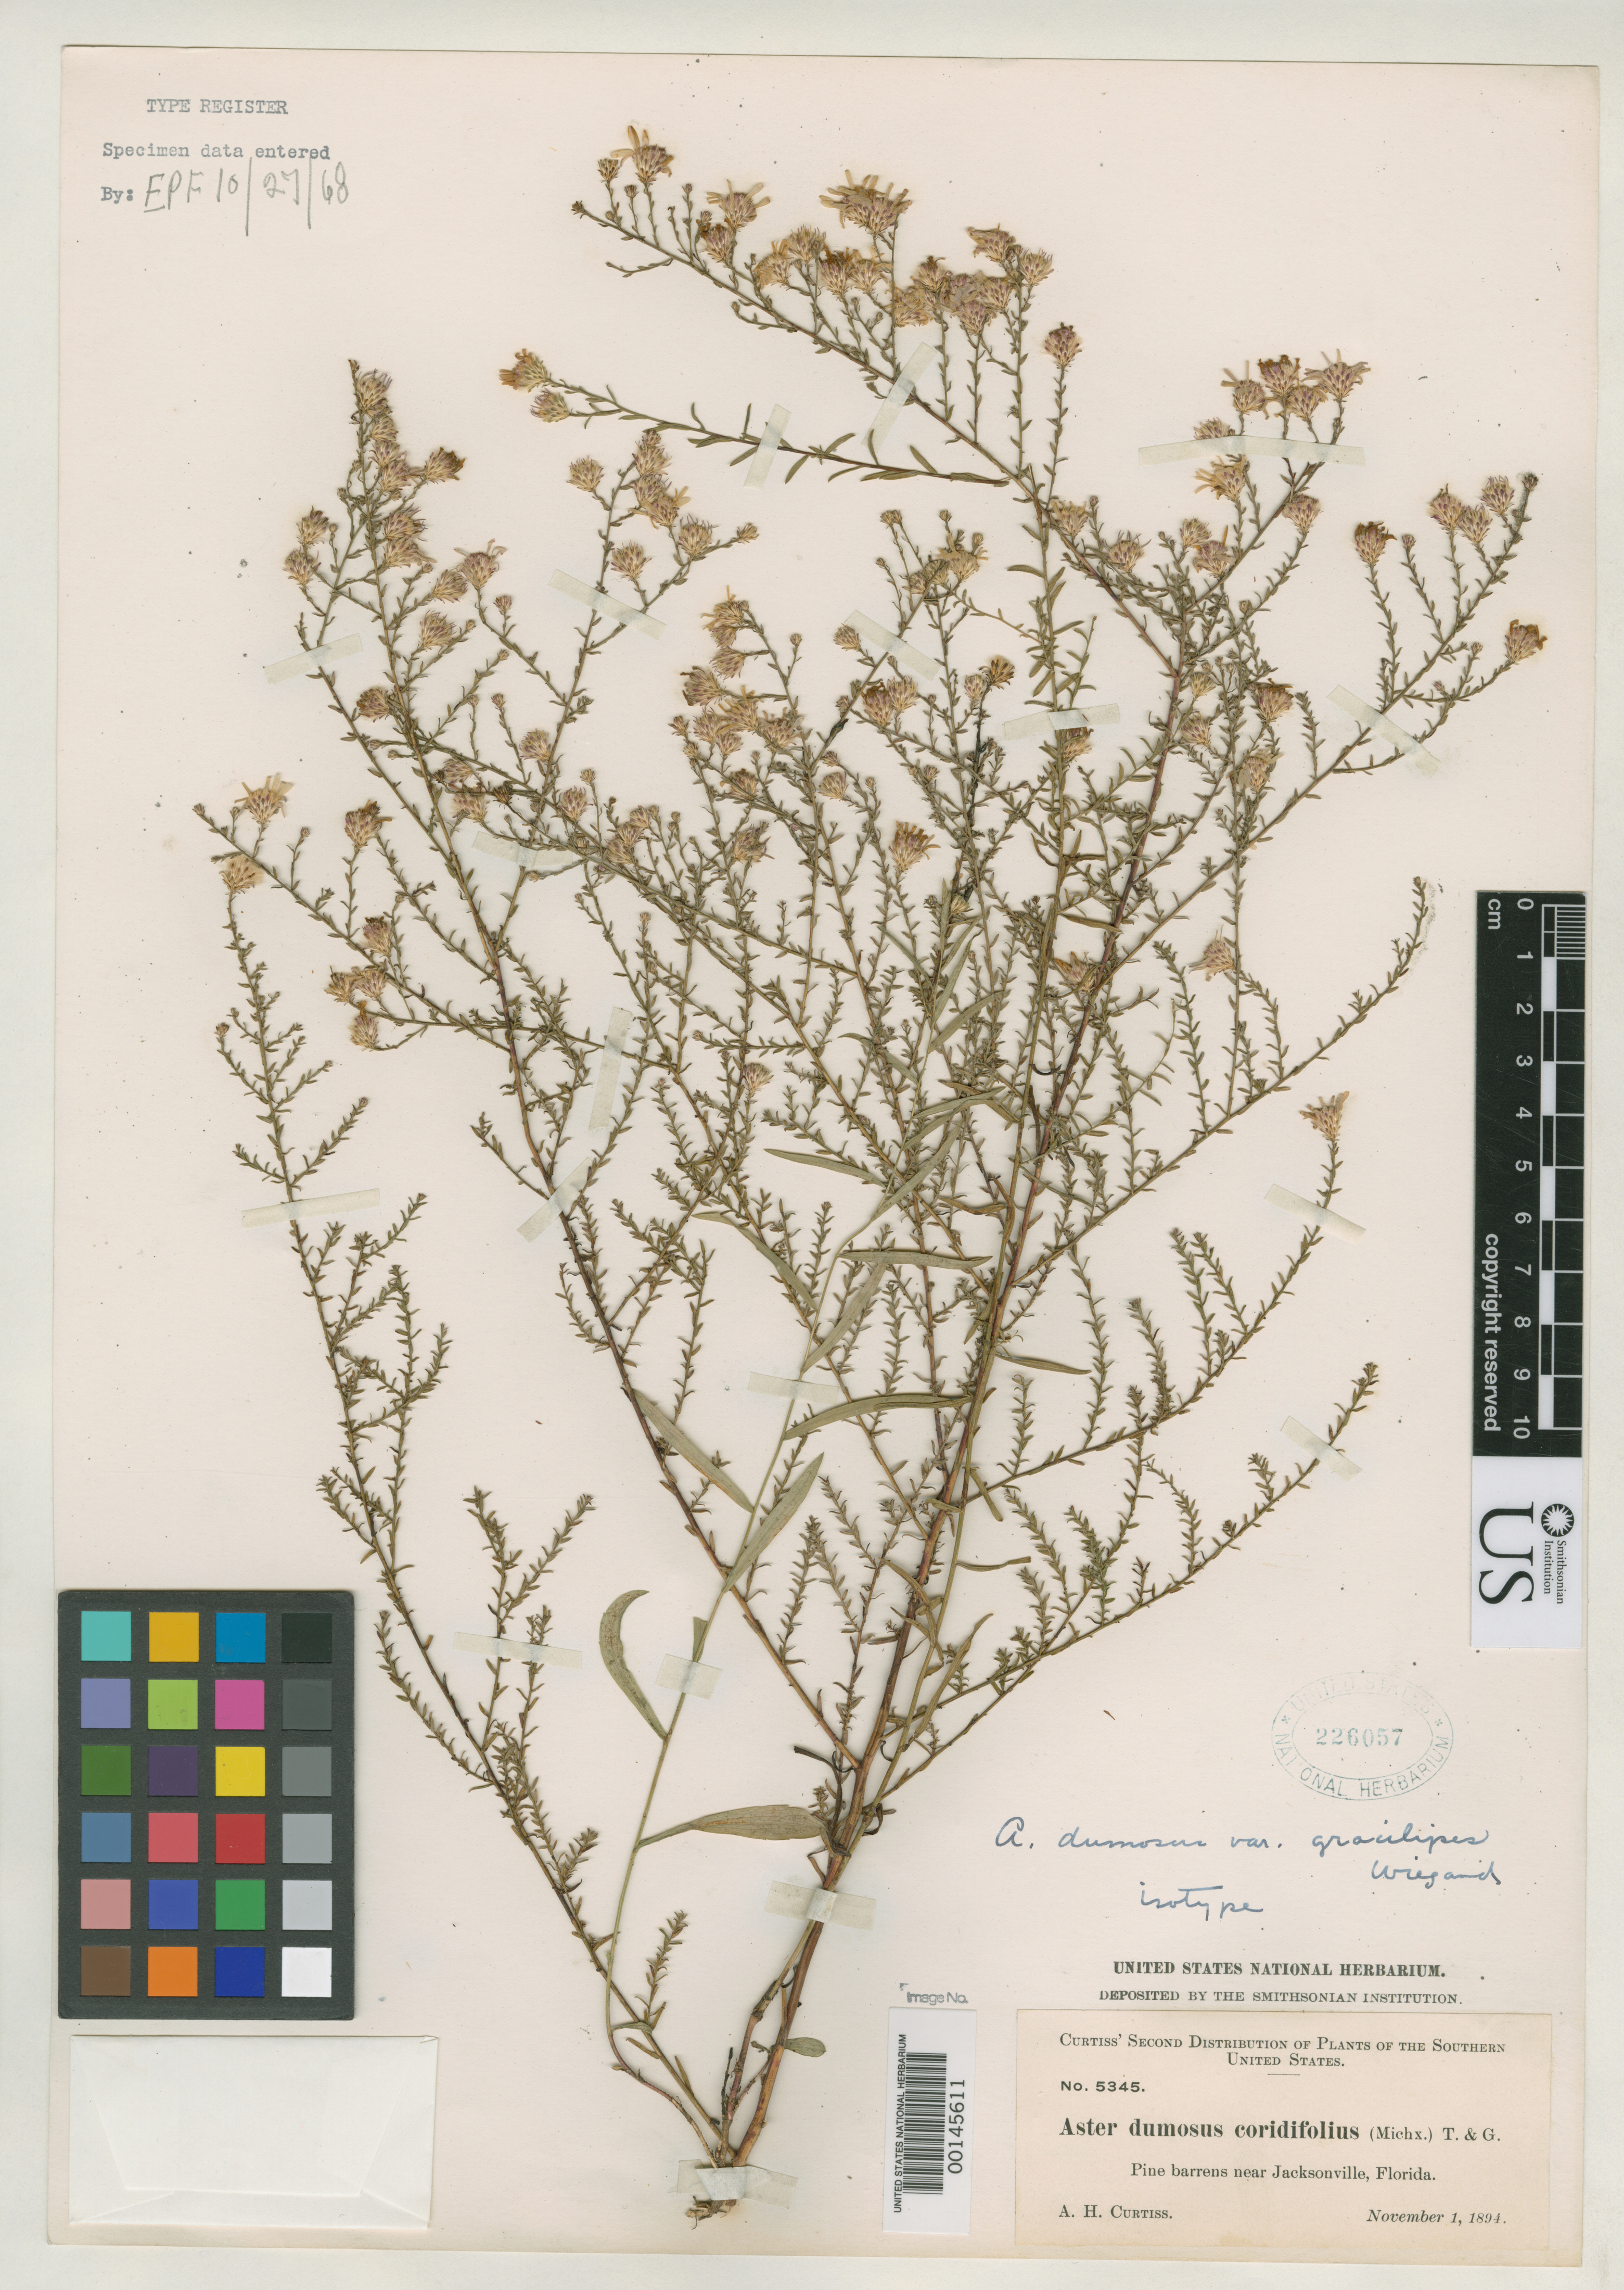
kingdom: Plantae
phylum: Tracheophyta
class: Magnoliopsida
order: Asterales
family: Asteraceae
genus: Aster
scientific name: Aster dumosus var. gracilipes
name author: Wiegand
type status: Isotype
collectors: A. H. Curtiss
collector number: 5345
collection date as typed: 01 Nov 1894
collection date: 1894-11-01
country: United States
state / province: Florida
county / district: Duval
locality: Jacksonville.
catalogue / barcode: US 226057